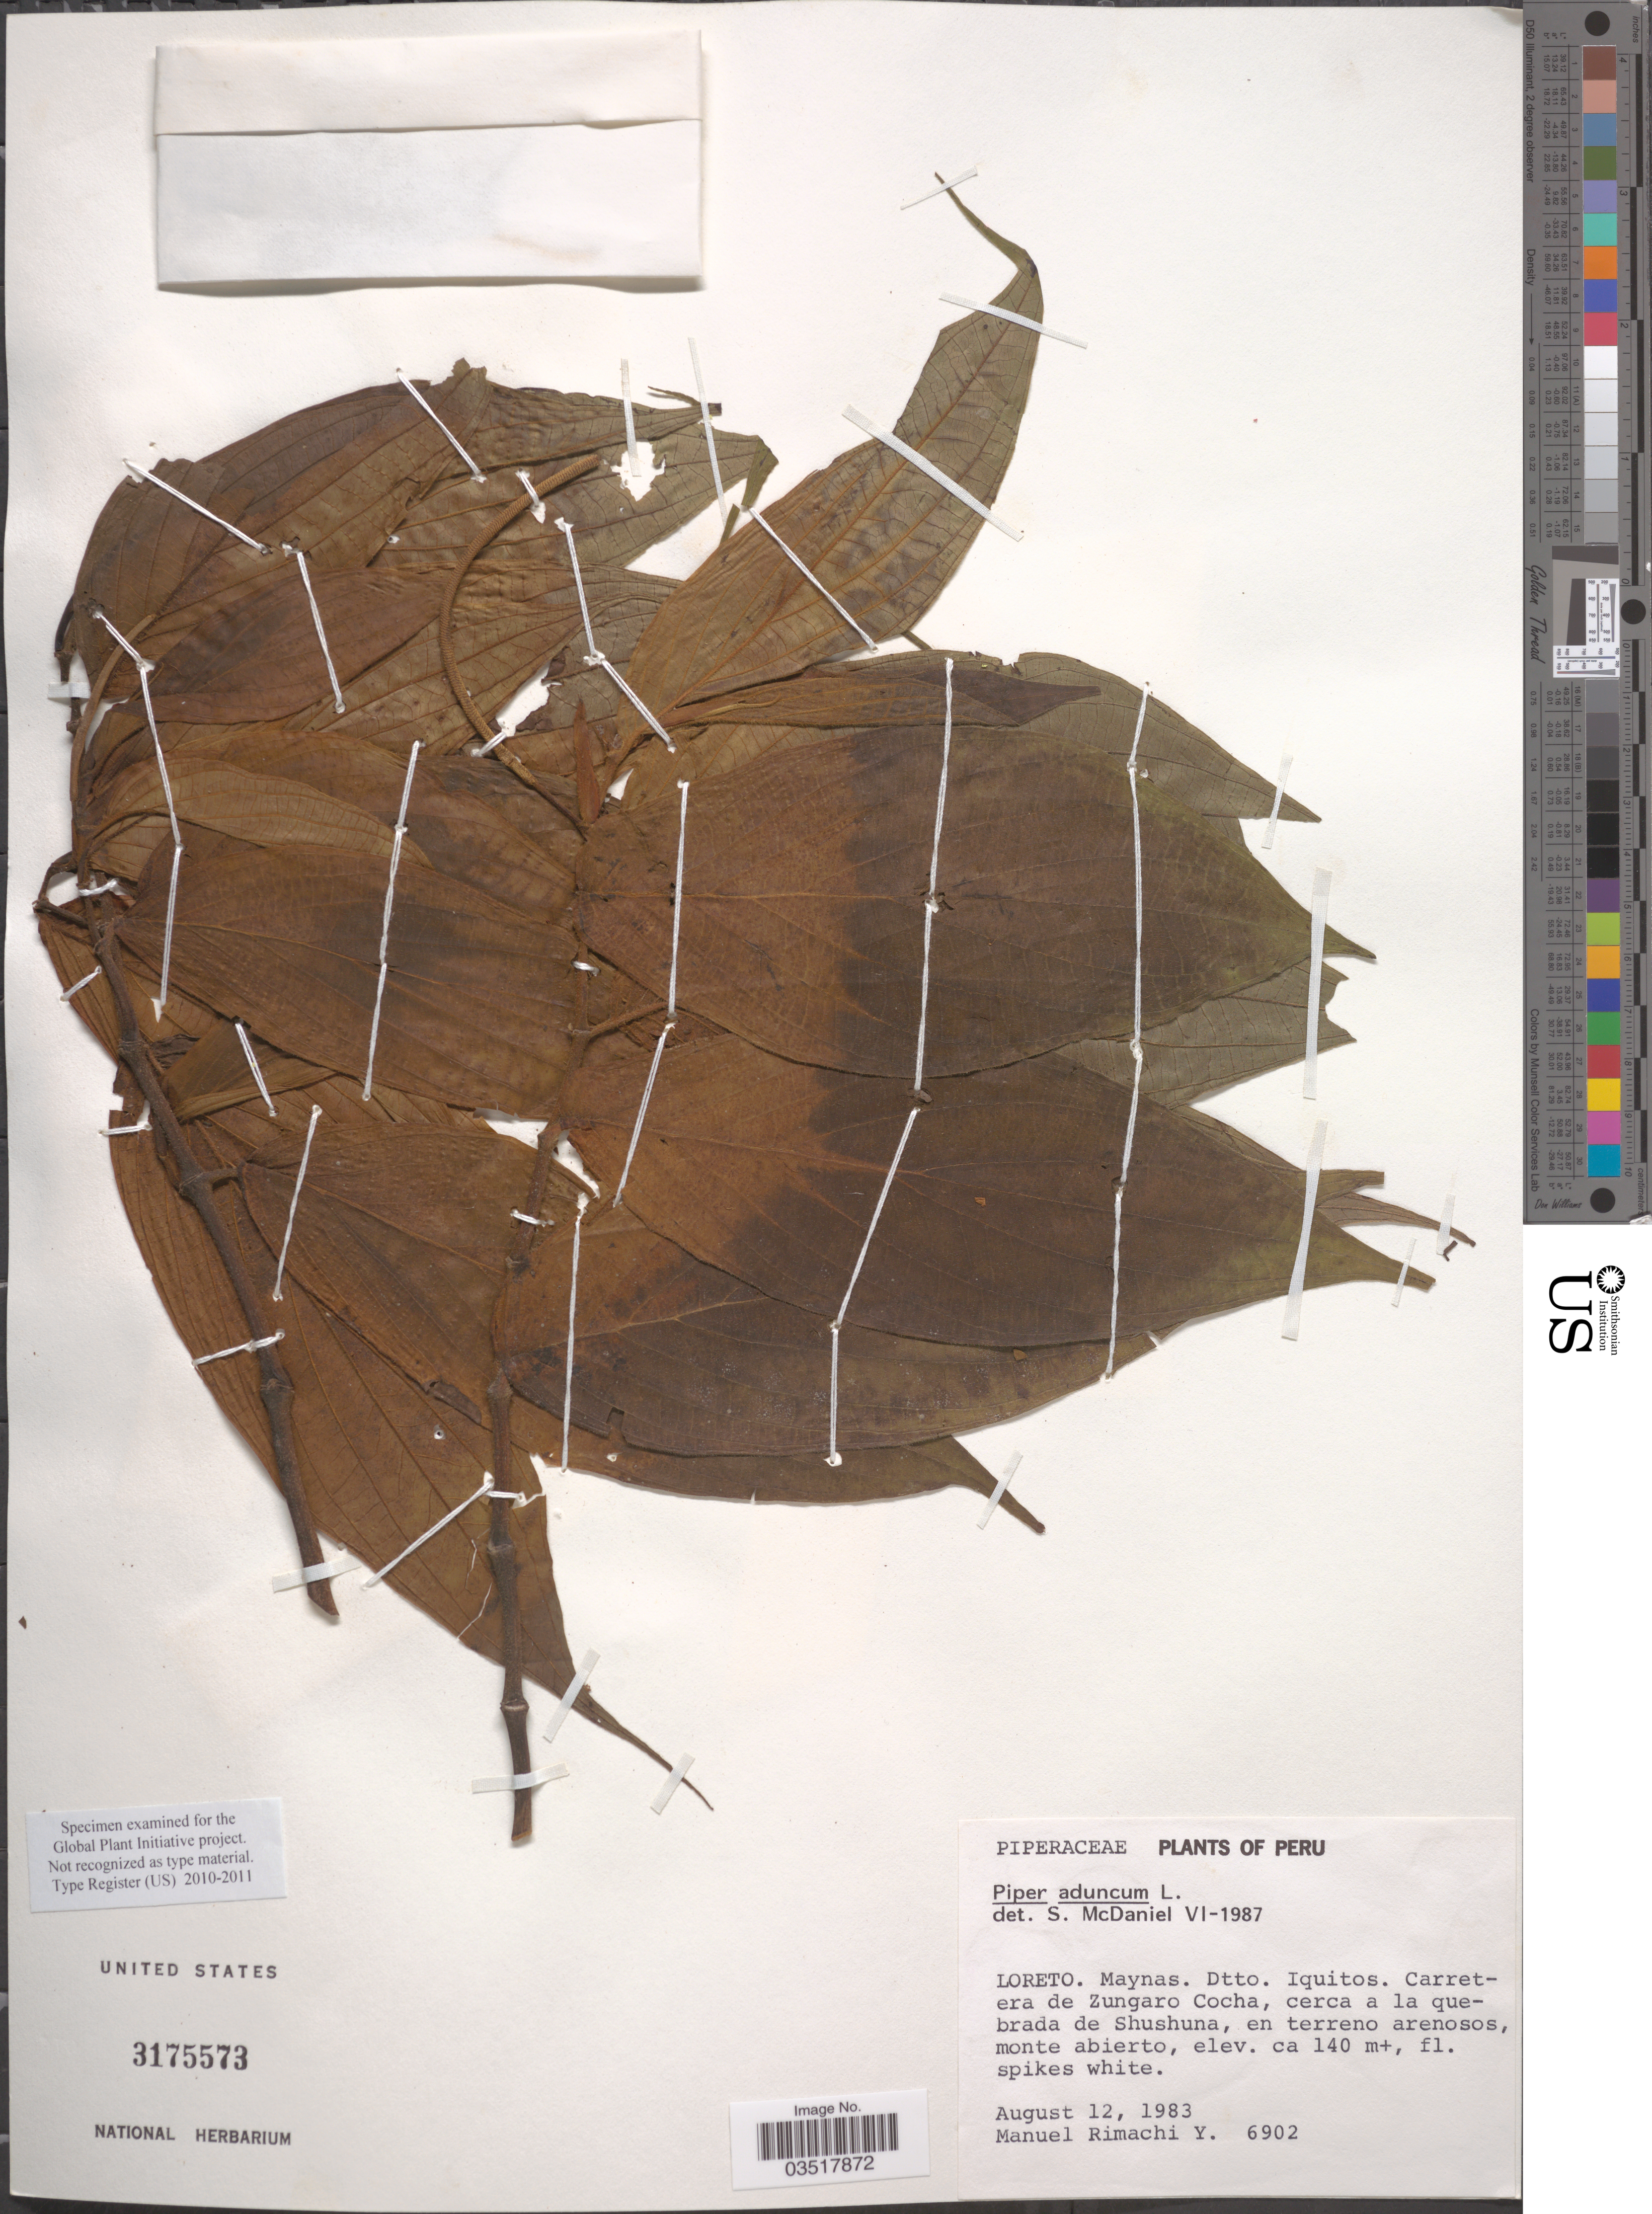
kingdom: Plantae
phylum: Tracheophyta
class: Magnoliopsida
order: Piperales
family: Piperaceae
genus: Piper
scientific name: Piper aduncum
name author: L.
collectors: M. Rimachi Y.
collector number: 6902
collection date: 1983-08-12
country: Peru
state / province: Loreto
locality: Maynas. Dtto. Iquitos. Carretera de Zungaro Cocha, cerca a la quebrada de Shushuna, en terreno arenosos, monte abierto.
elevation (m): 140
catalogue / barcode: US 3175573